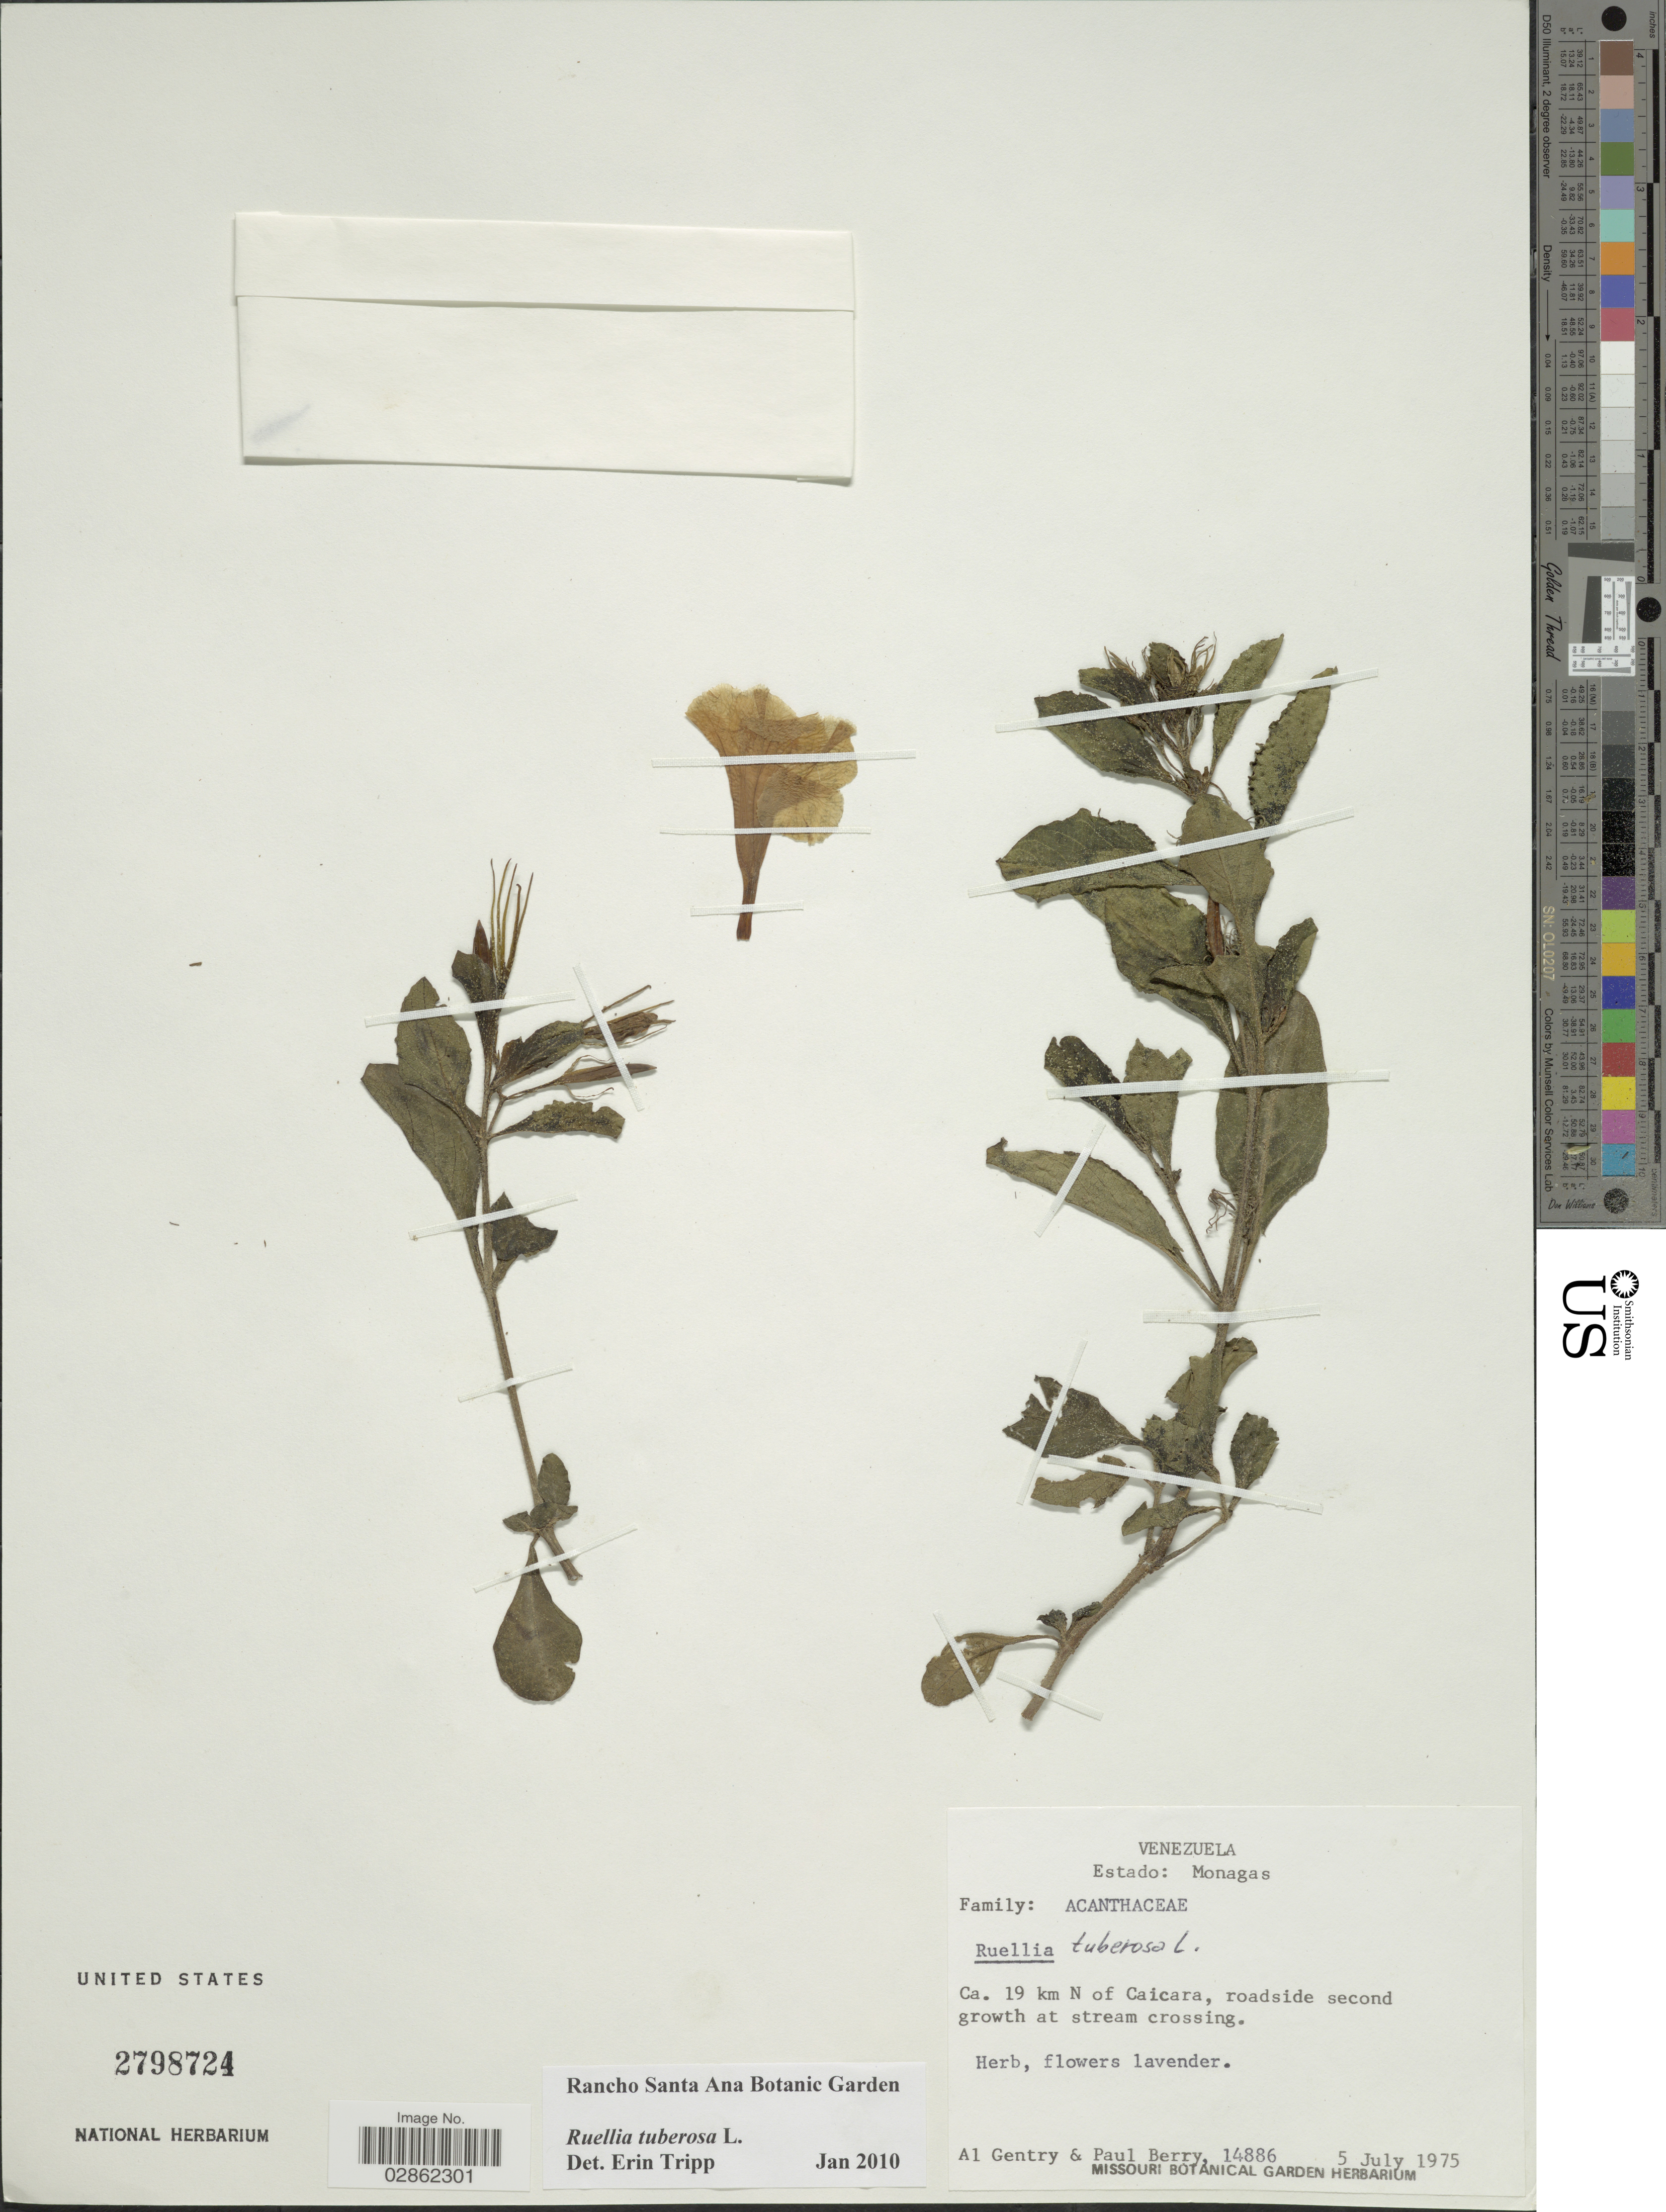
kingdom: Plantae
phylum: Tracheophyta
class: Magnoliopsida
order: Lamiales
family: Acanthaceae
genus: Ruellia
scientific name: Ruellia tuberosa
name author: L.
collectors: A. H. Gentry & P. Berry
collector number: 14886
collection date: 1975-07-05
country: Venezuela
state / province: Monagas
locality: Ca. 19 km N of Caicara, roadside second growth at stream crossing.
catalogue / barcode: US 2798724